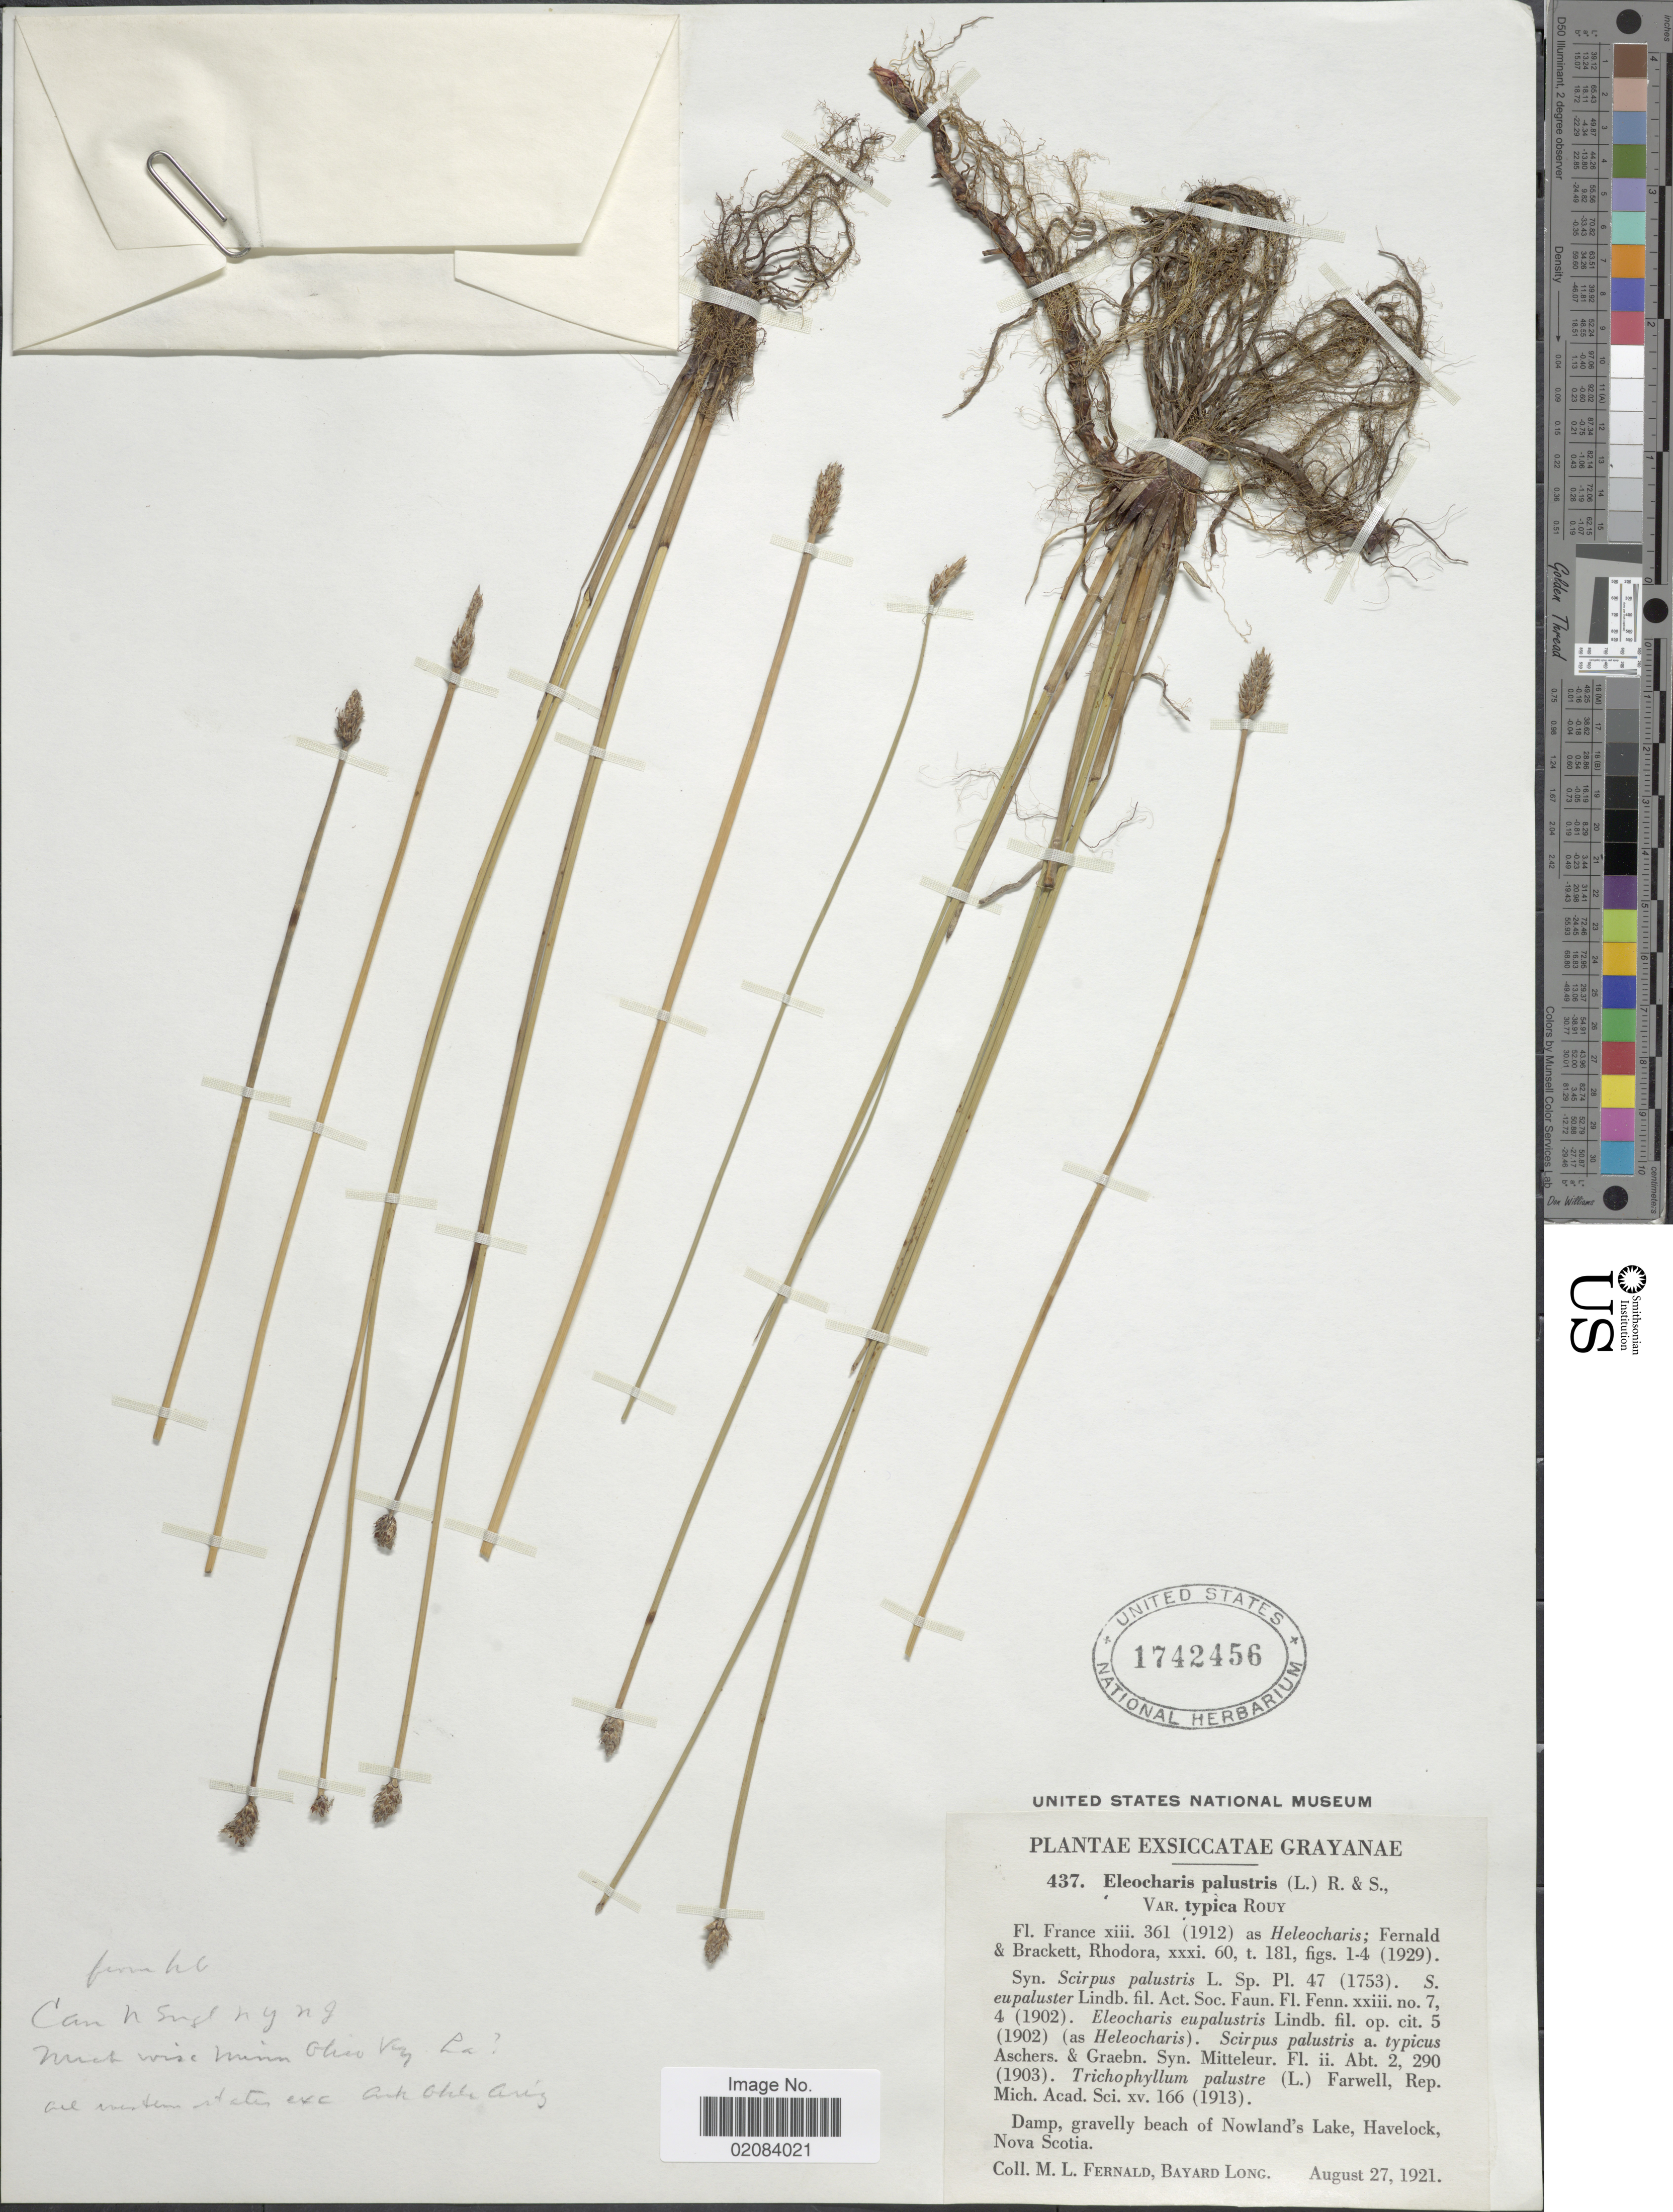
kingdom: Plantae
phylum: Tracheophyta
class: Liliopsida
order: Poales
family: Cyperaceae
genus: Eleocharis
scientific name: Eleocharis palustris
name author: (L.) Roem. & Schult.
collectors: M. L. Fernald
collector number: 437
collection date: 1921-08-27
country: Canada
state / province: Nova Scotia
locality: Damp, gravelly beach beach of Nowland' Lake, Havelock Nova Scotia.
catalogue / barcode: US 1742456